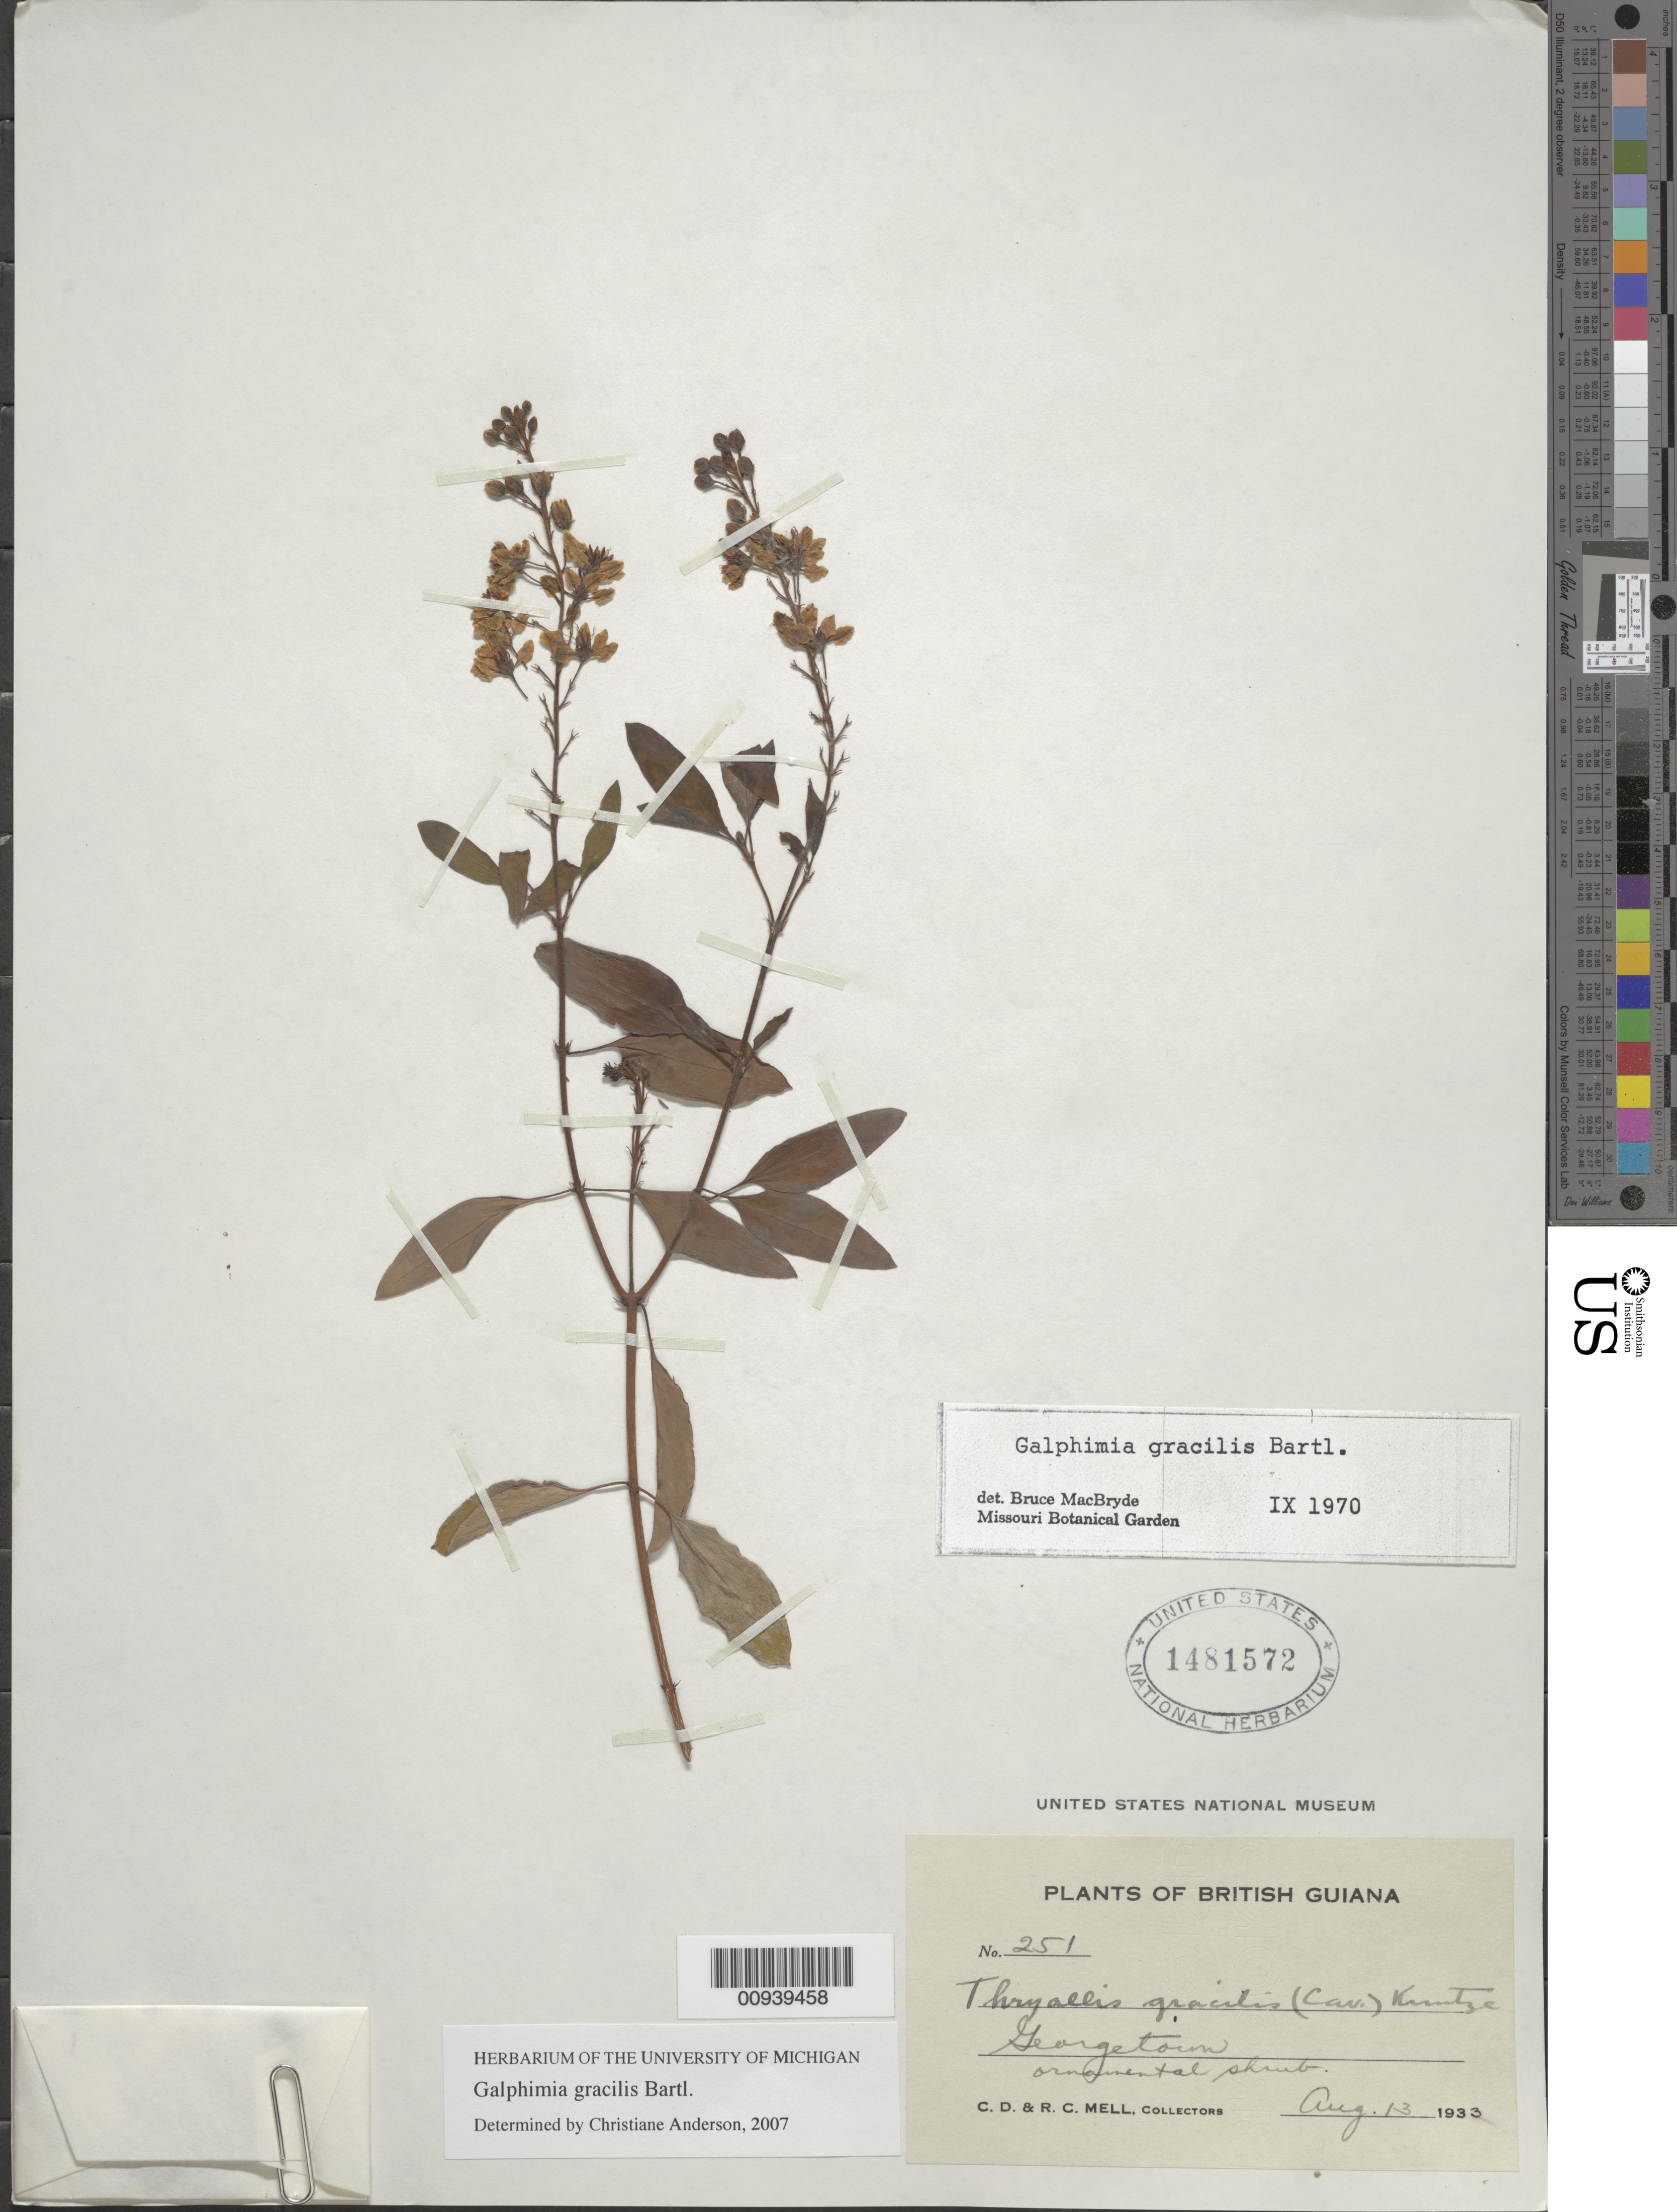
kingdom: Plantae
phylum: Tracheophyta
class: Magnoliopsida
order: Malpighiales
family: Malpighiaceae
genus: Galphimia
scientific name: Galphimia gracilis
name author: Bartl.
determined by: Anderson, C.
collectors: C. D. Mell & R. Mell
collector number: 251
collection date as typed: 13-Aug-33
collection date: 1933-08-13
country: Guyana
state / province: Demerara-Mahaica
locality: Georgetown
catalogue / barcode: US 1481572